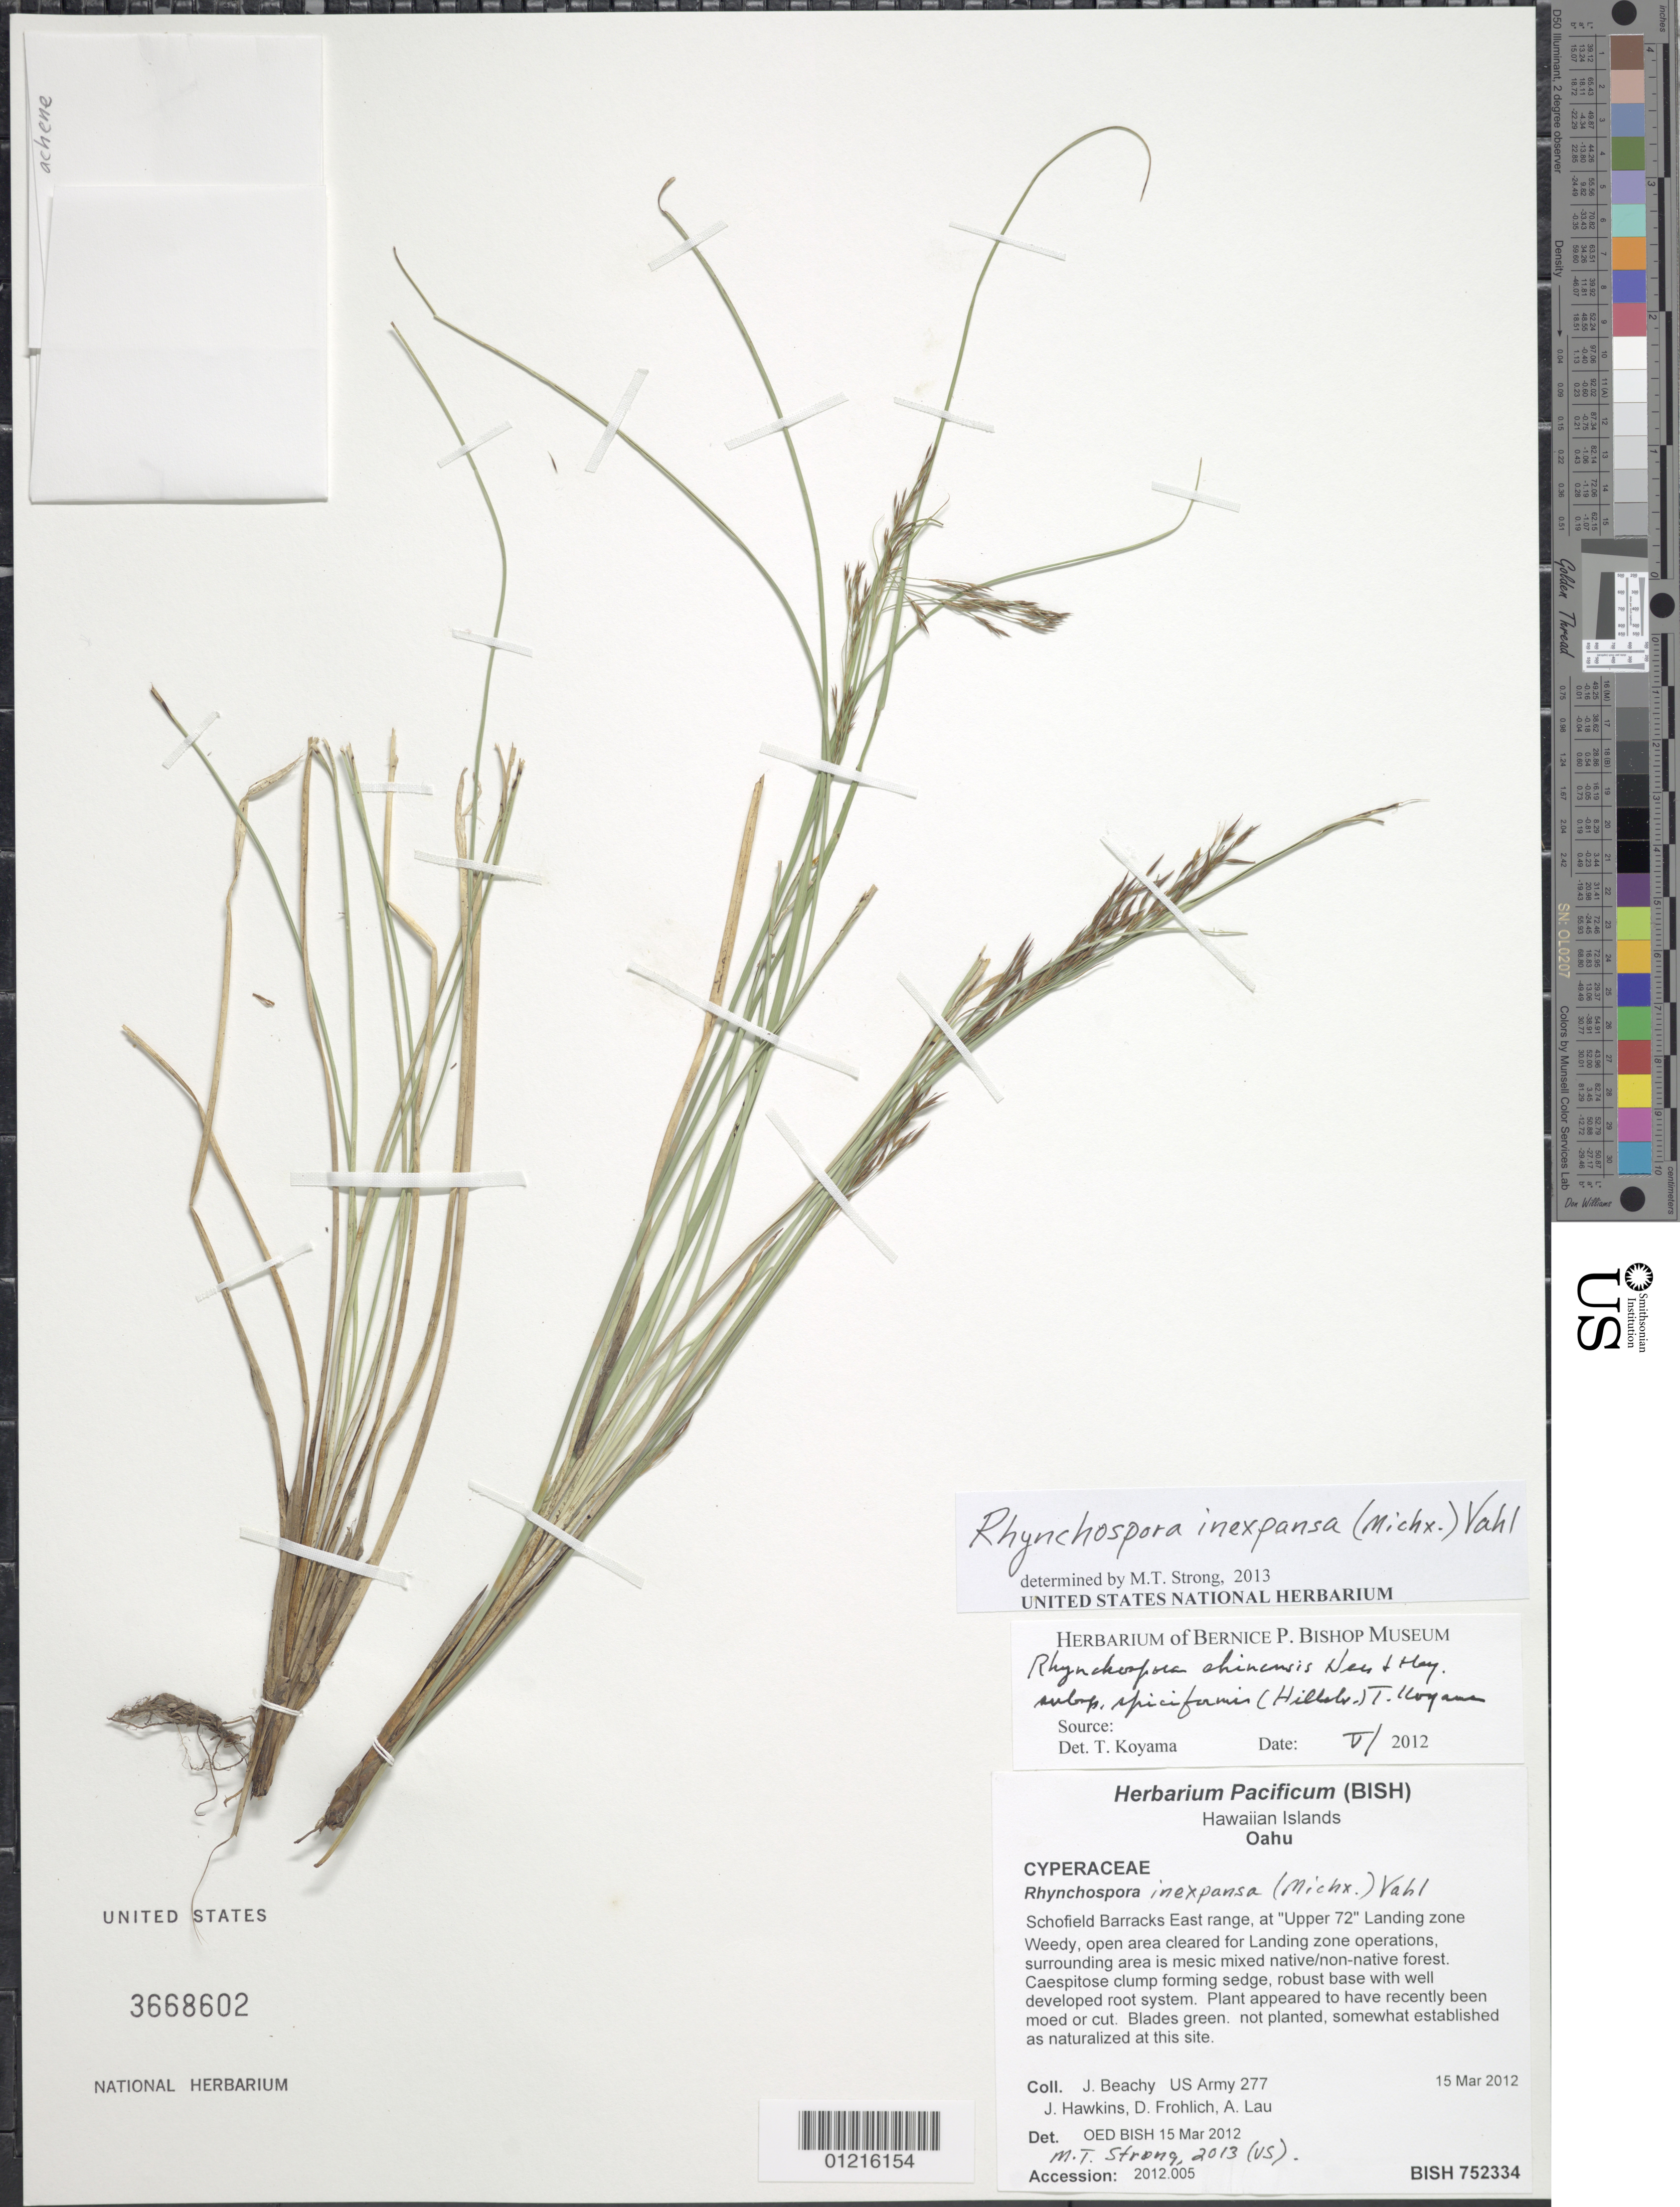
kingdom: Plantae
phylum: Tracheophyta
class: Liliopsida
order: Poales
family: Cyperaceae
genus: Rhynchospora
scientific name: Rhynchospora inexpansa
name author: (Michx.) Vahl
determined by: Strong, M. T., (US), Smithsonian Institution - National Museum of Natural History (UNITED STATES)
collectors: J. Beachy, J. Hawkins, D. Frohlich & A. Lau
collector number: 277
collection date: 2012-03-15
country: United States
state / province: Hawaii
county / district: Honolulu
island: Oahu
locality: Schofield Barracks East range, at "Upper 72" landing zone.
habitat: Weedy, open area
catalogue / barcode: US 3668602